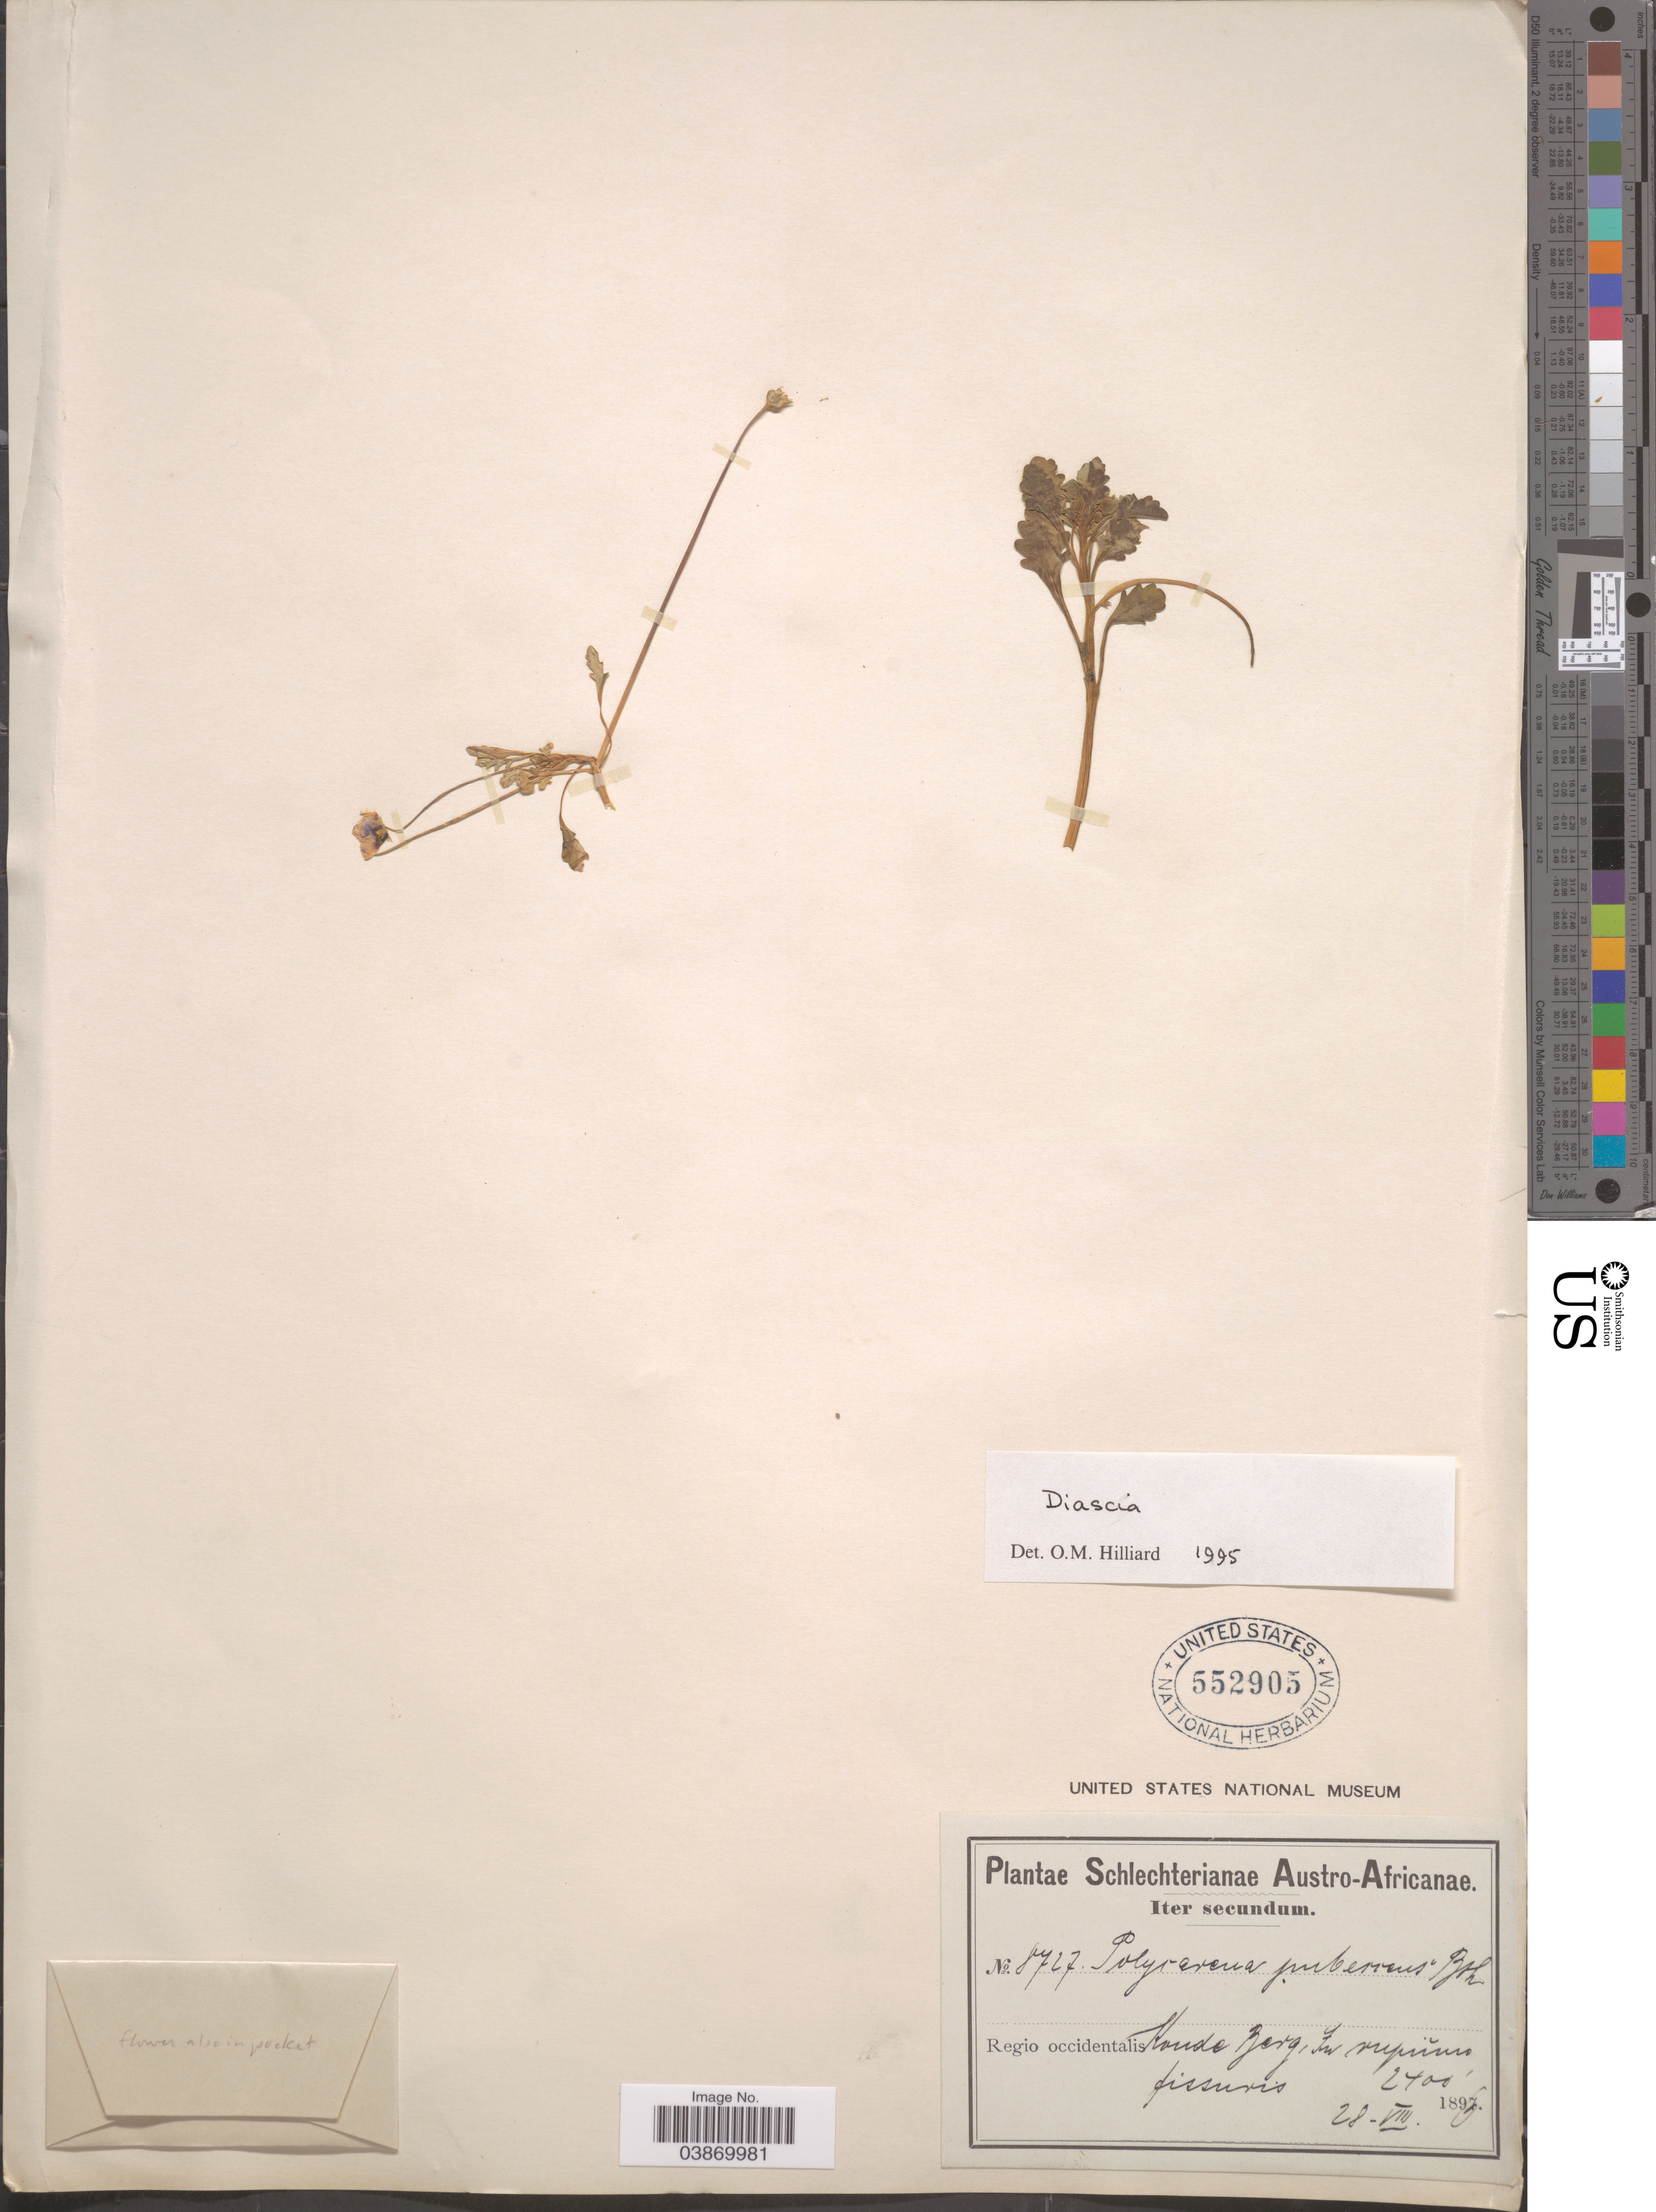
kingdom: Plantae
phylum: Tracheophyta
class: Magnoliopsida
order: Lamiales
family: Scrophulariaceae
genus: Diascia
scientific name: Diascia sp.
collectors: Schlechter, --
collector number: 8727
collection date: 1896-08-28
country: South Africa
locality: Austro-Africanae. Regio occidentalis Koude Berg.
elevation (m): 732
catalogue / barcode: US 552905